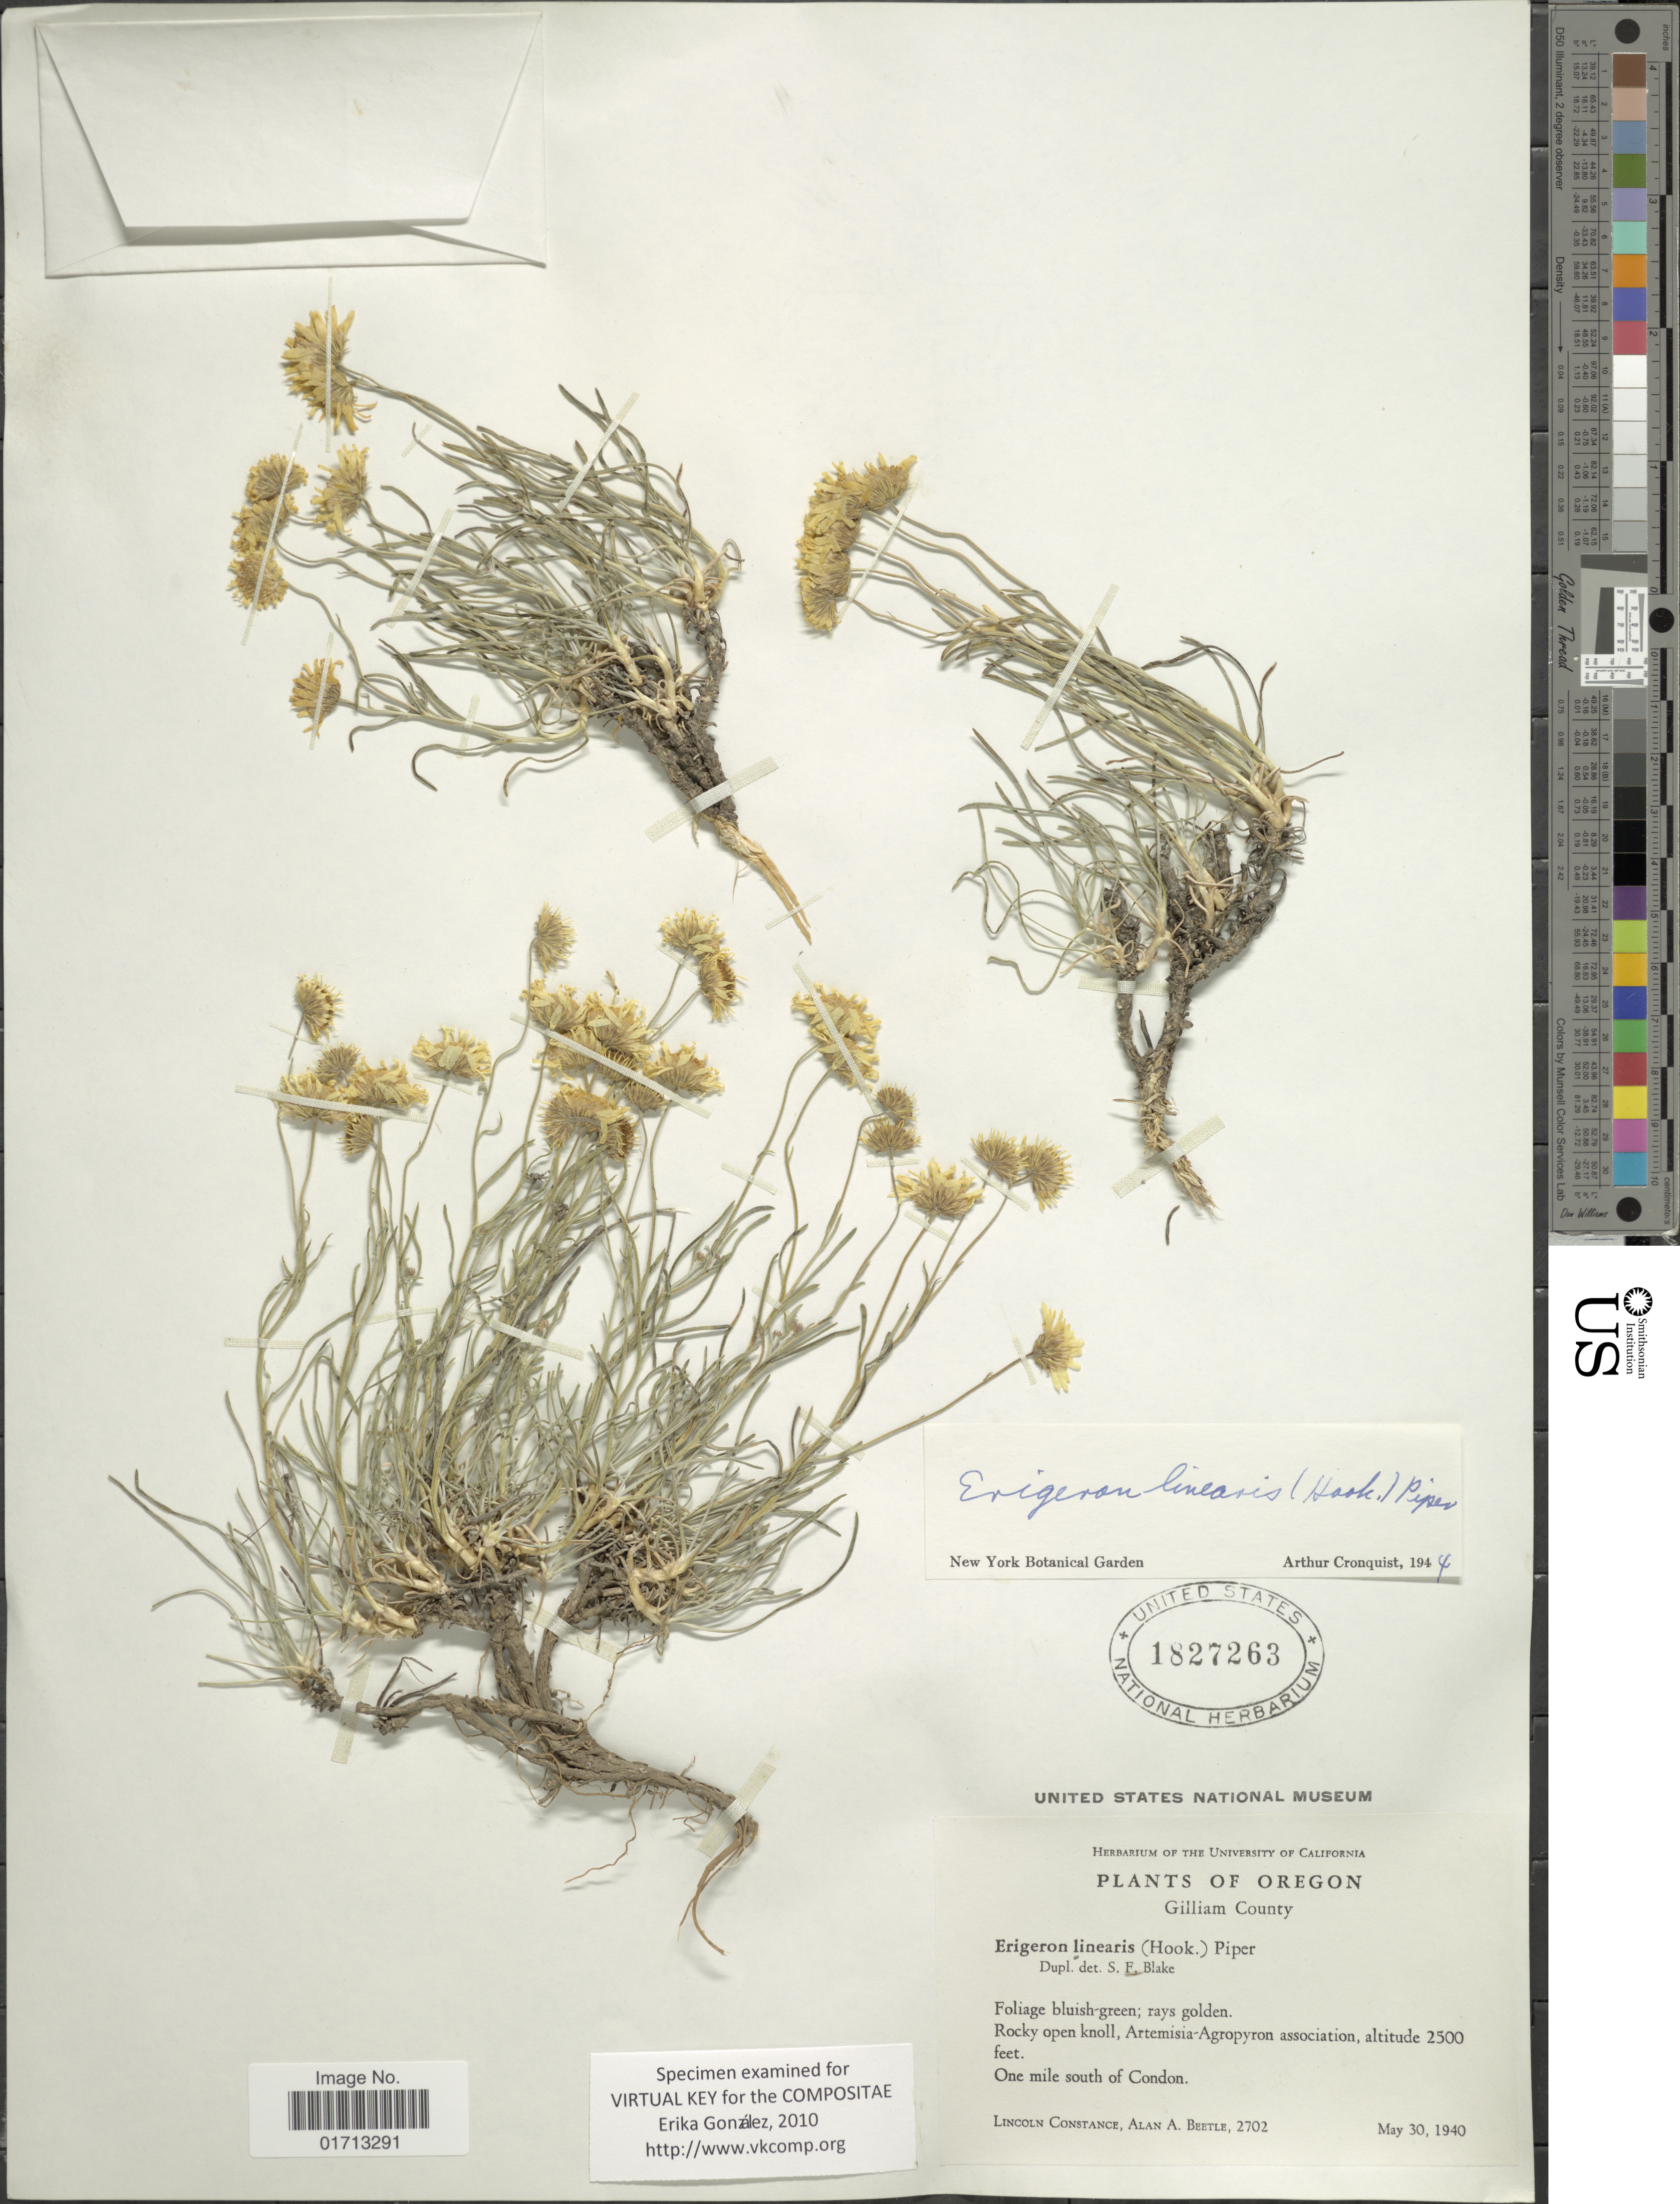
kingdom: Plantae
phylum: Tracheophyta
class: Magnoliopsida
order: Asterales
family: Asteraceae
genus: Erigeron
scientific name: Erigeron linearis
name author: (Hook.) Piper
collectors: L. Constance & A. A. Beetle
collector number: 2702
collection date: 1940-05-30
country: United States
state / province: Oregon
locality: Gilliam County. One mile south of Condon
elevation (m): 762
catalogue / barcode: US 1827263